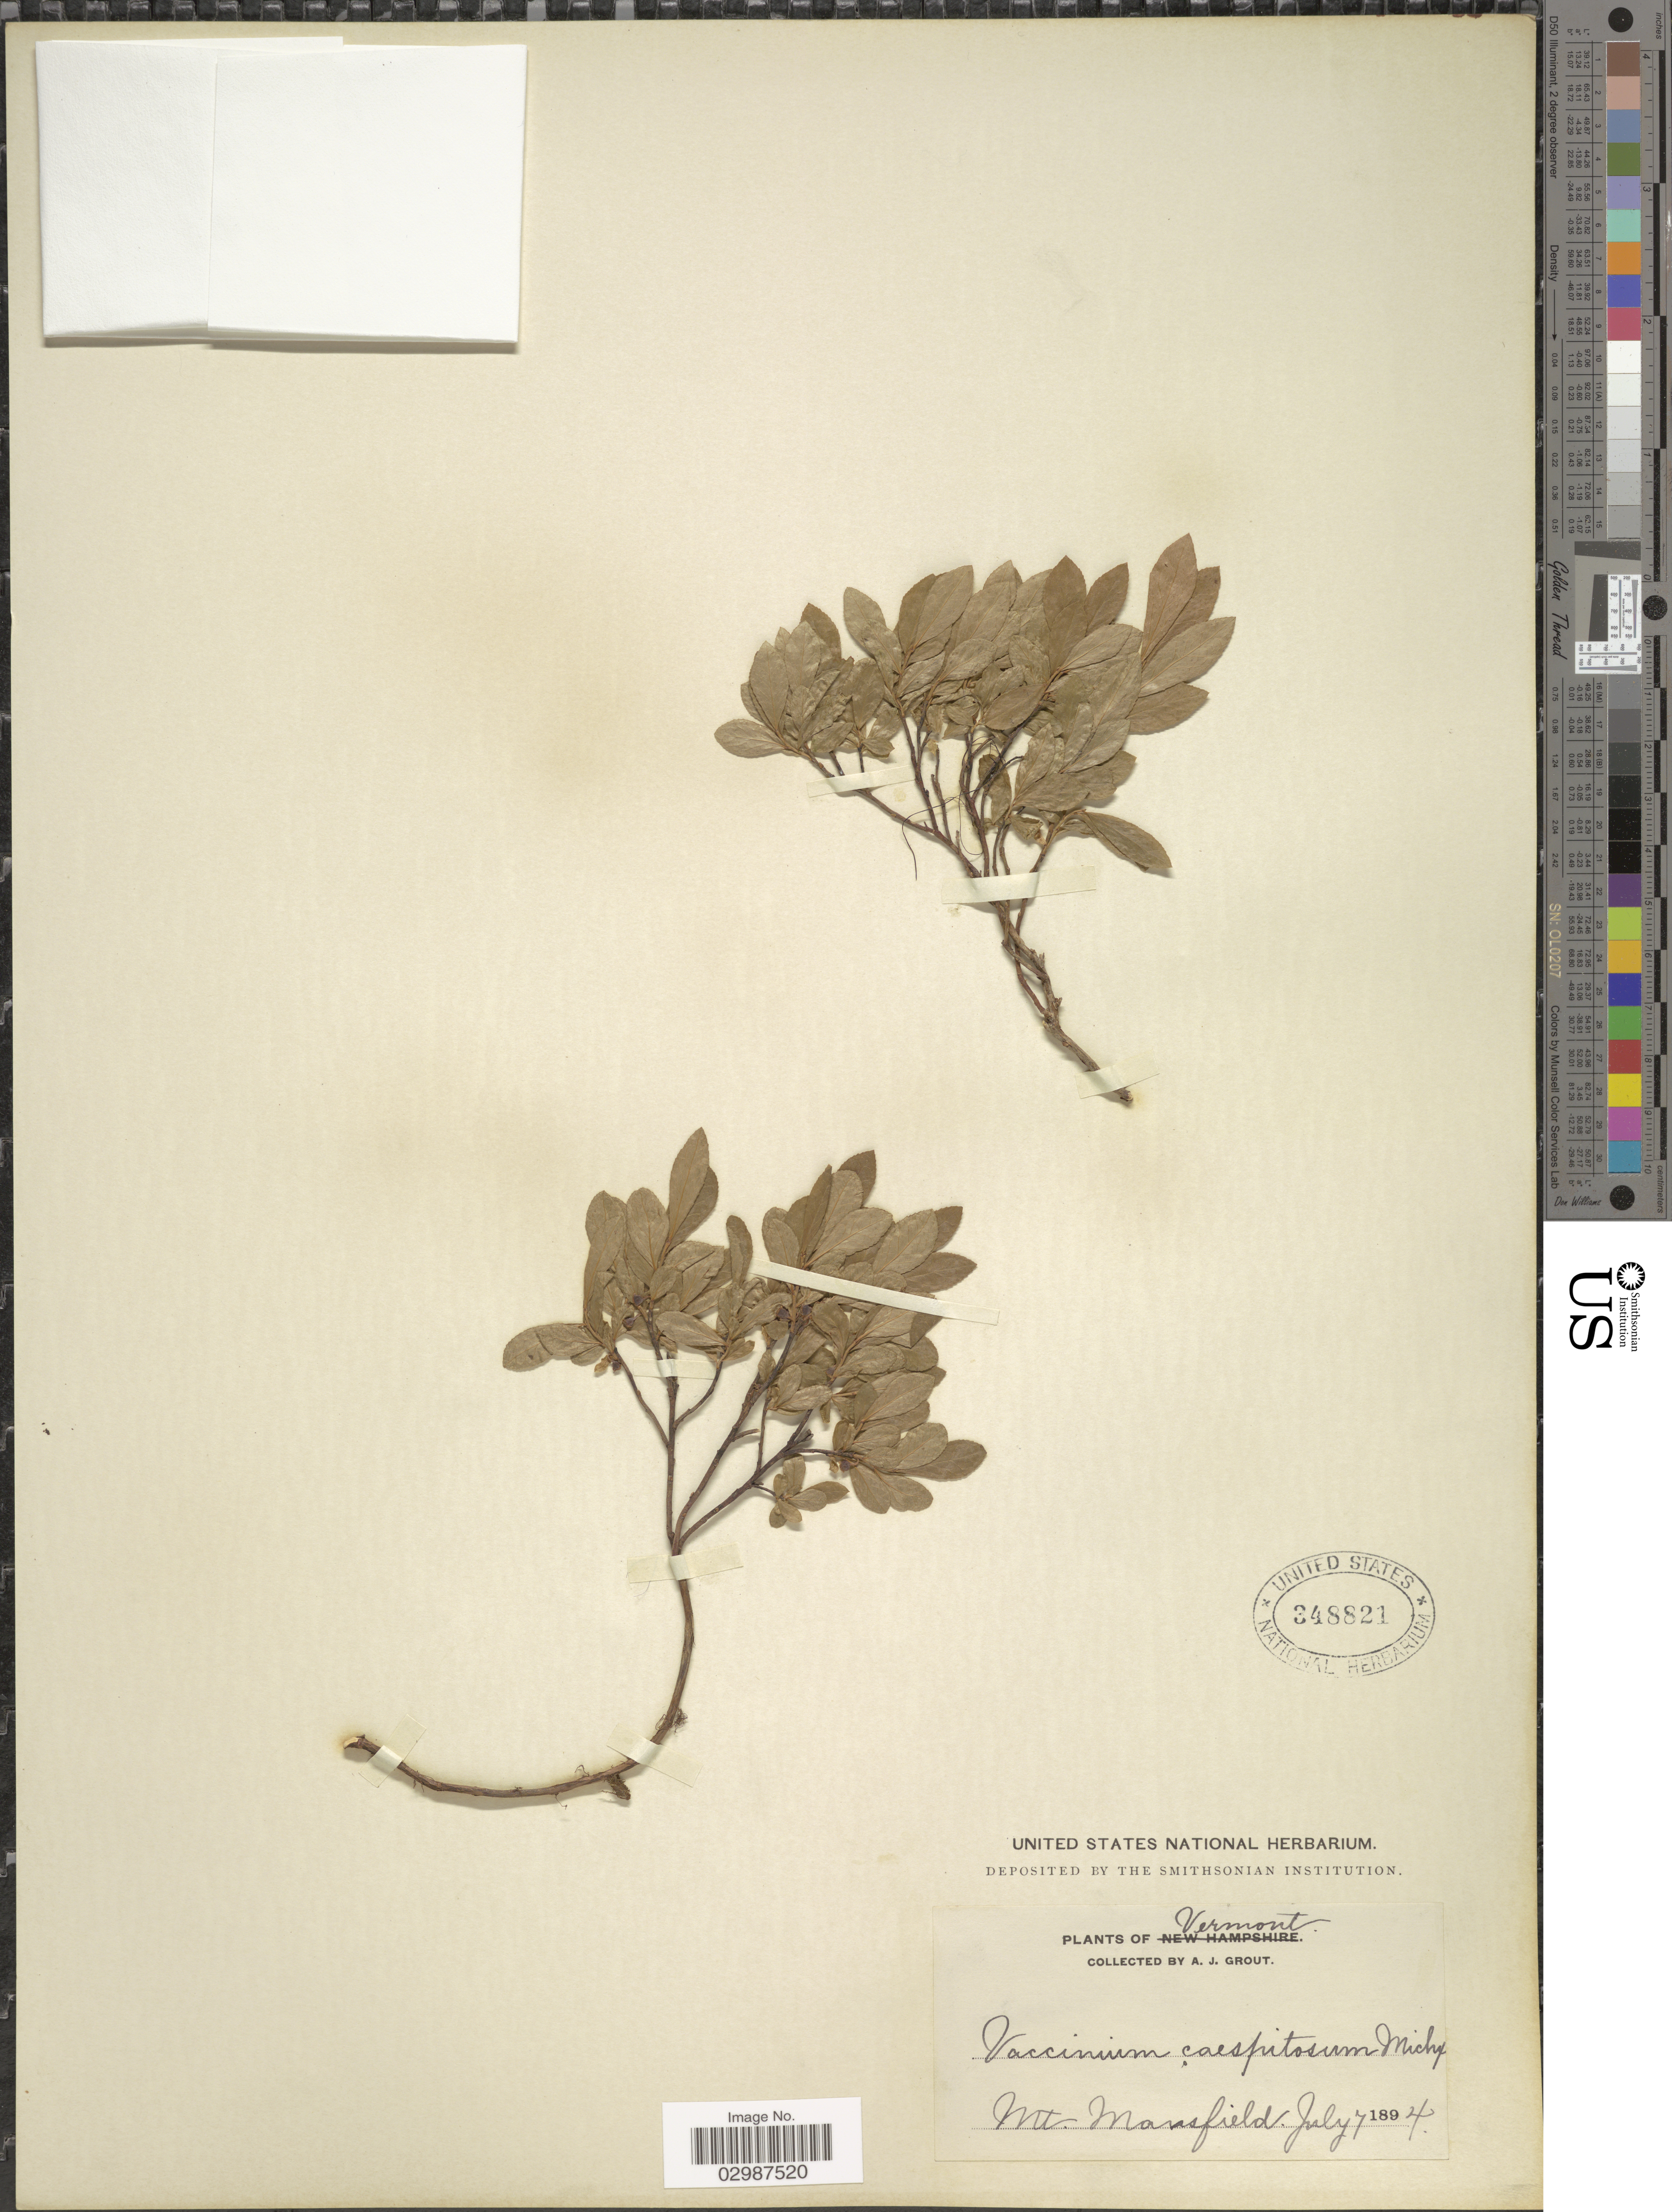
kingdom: Plantae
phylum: Tracheophyta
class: Magnoliopsida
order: Ericales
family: Ericaceae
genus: Vaccinium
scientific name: Vaccinium caespitosum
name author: Michx.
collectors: A. J. Grout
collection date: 1894-07-07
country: United States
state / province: Vermont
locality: Mt. Mansfield.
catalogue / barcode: US 348821